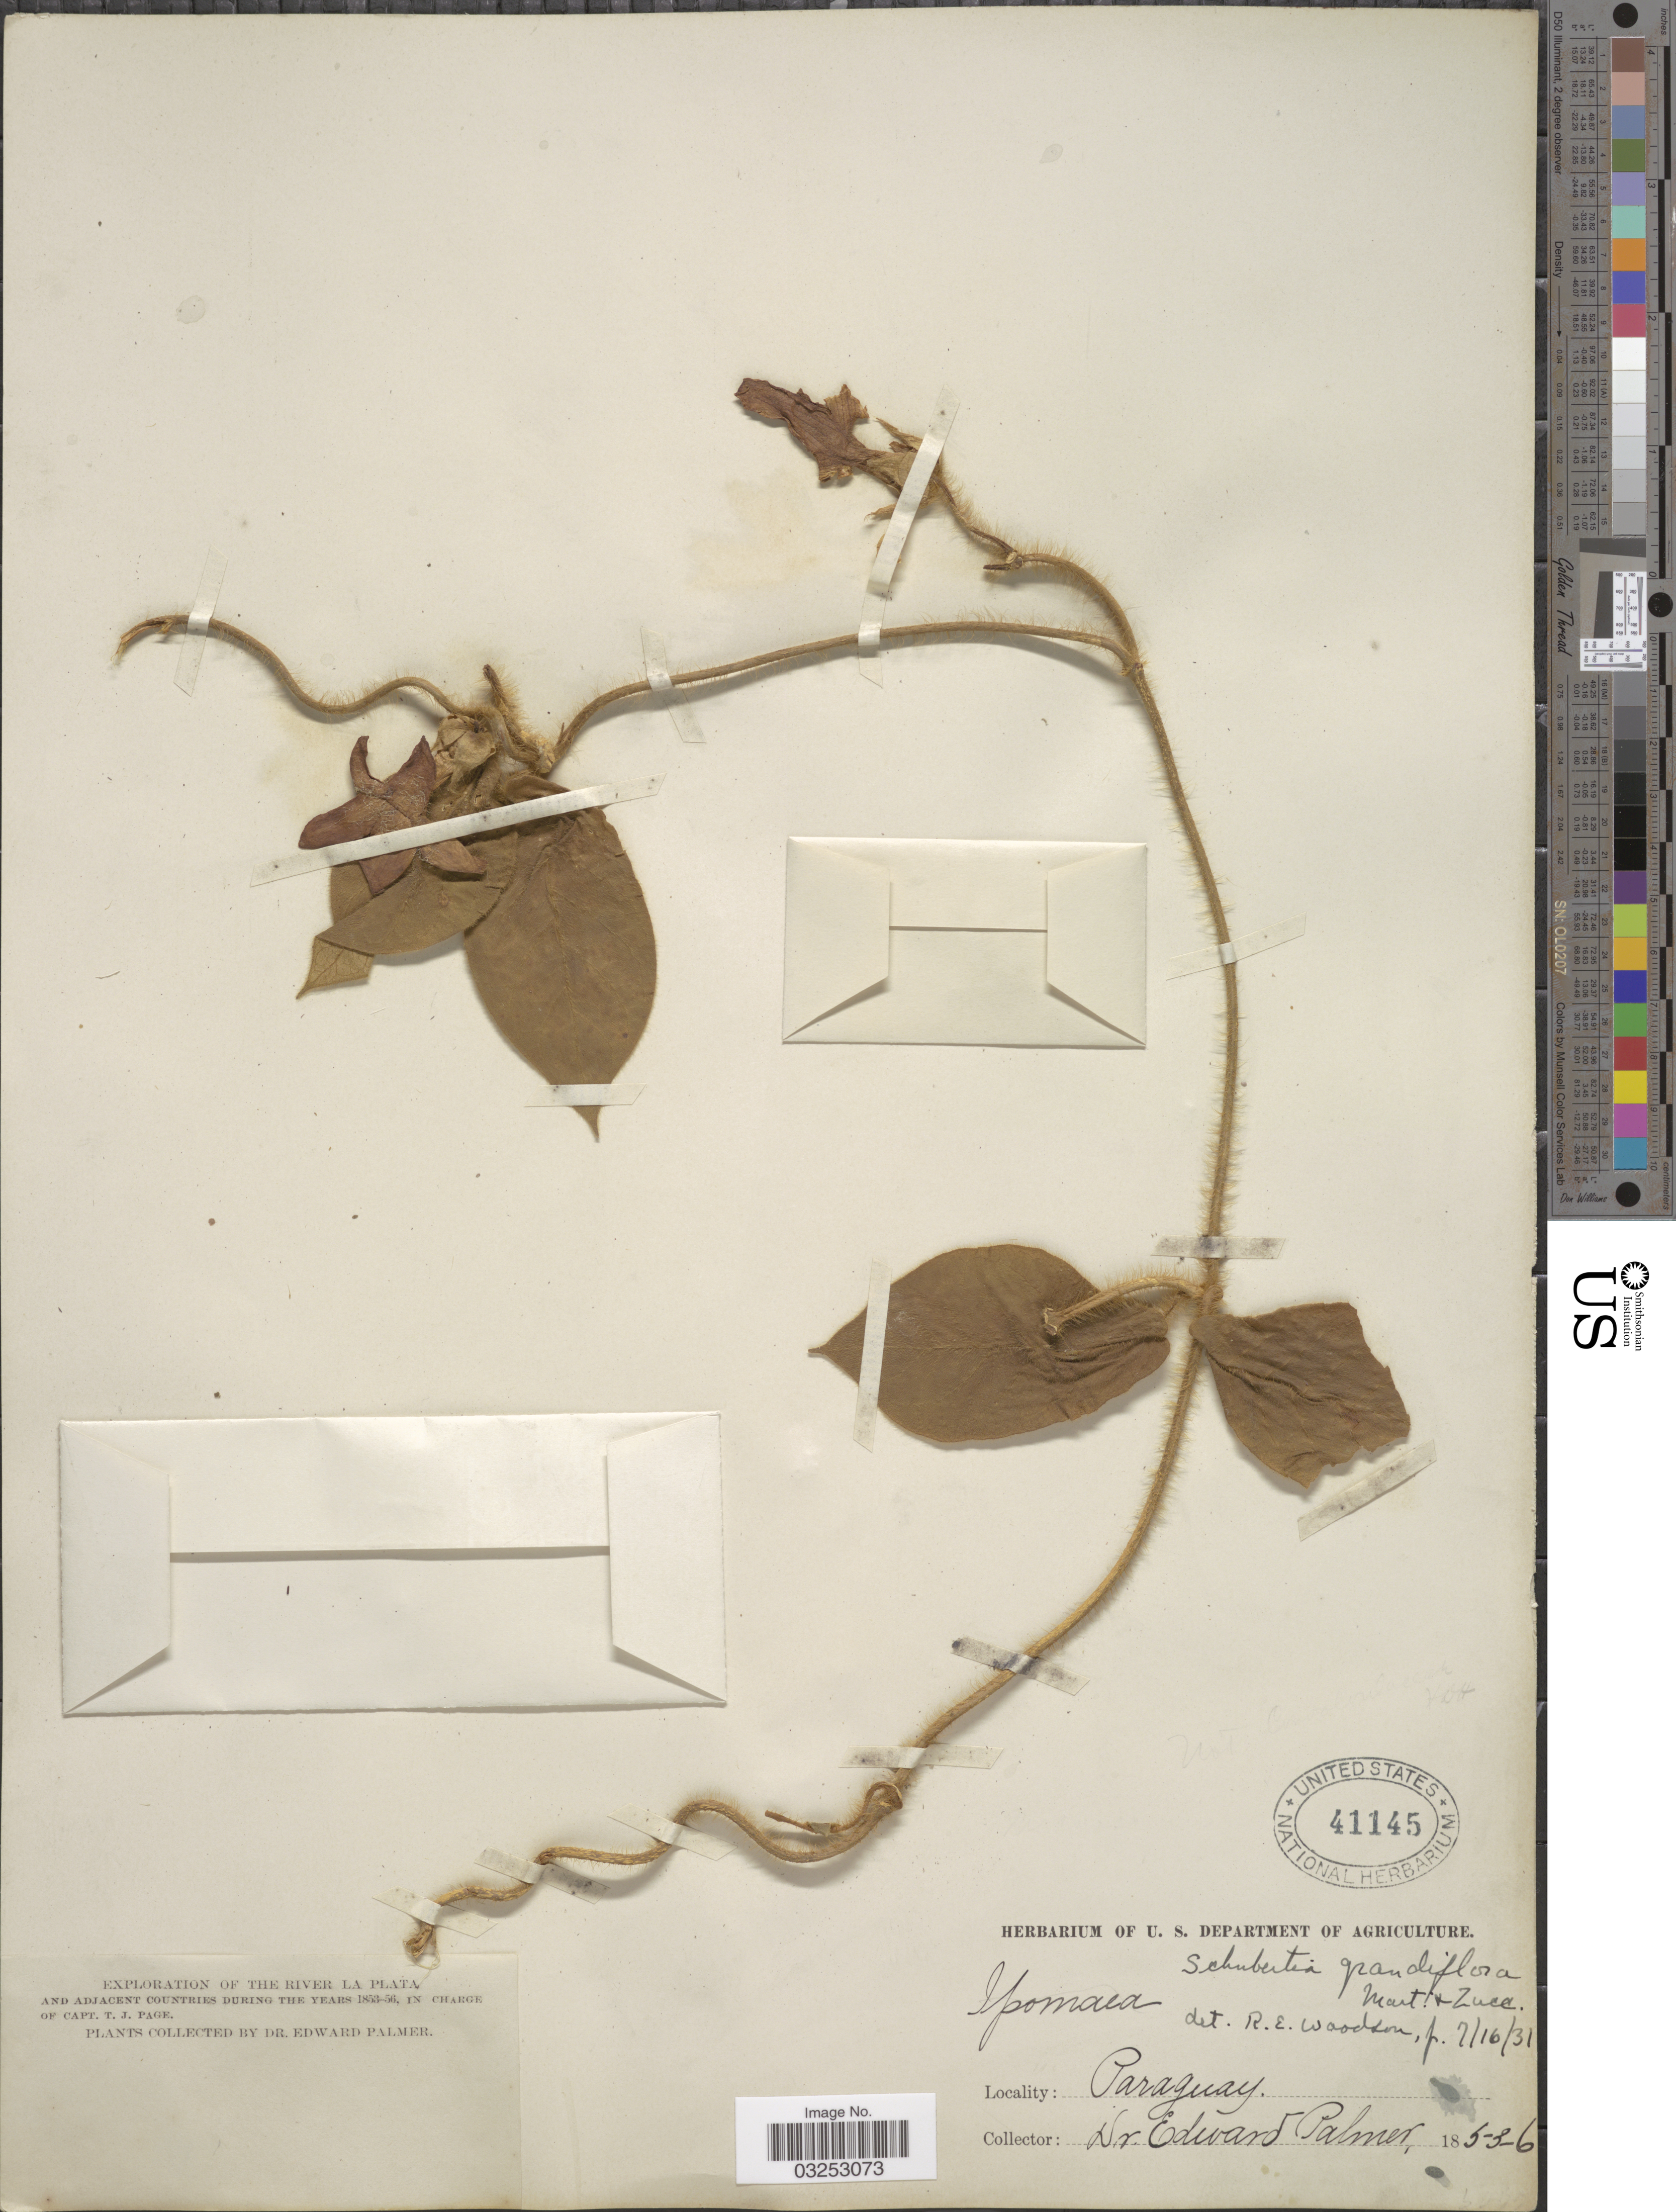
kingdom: Plantae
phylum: Tracheophyta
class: Magnoliopsida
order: Gentianales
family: Apocynaceae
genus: Schubertia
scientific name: Schubertia grandiflora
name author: Mart.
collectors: E. Palmer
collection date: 1853/1856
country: Paraguay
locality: The River La Plata and adjacent countries.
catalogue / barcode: US 41145